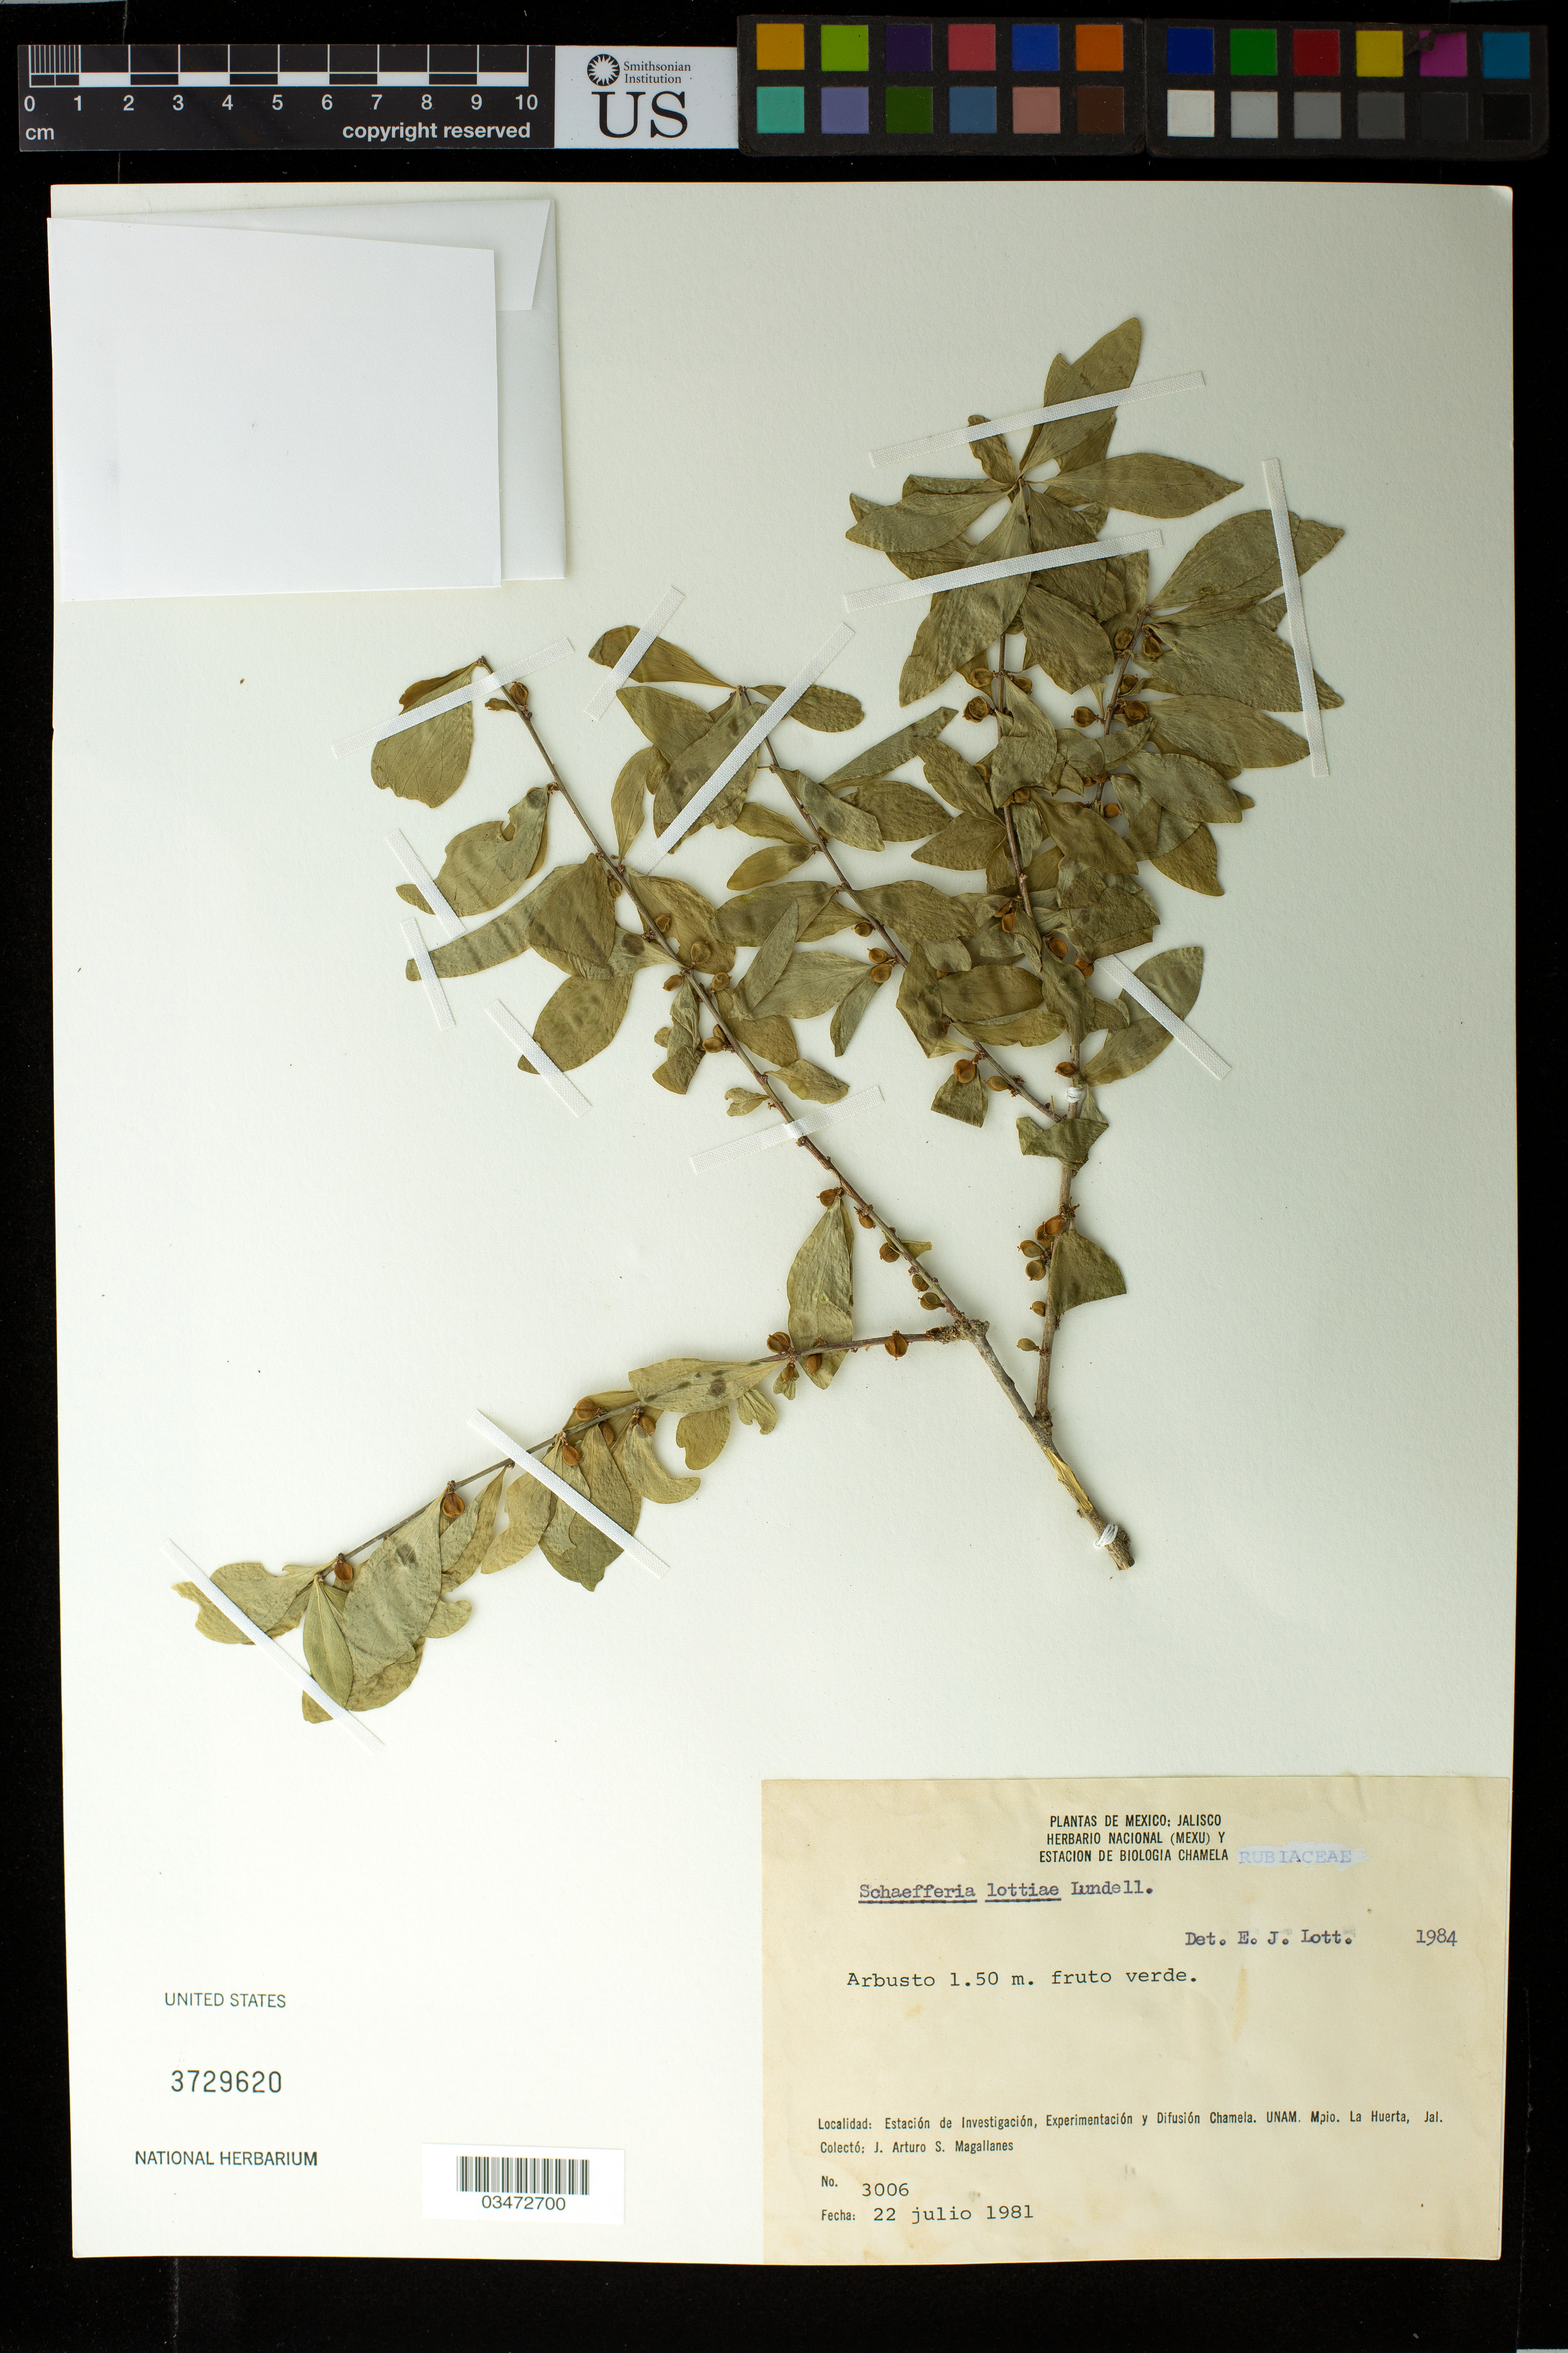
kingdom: Plantae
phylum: Tracheophyta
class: Magnoliopsida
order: Celastrales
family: Celastraceae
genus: Schaefferia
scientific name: Schaefferia lottiae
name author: Lundell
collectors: J. Magallanes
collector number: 3006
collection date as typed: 22 Jul 1981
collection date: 1981-07-22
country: Mexico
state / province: Jalisco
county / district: Huerta, La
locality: Estacion de Investigacion, Experimentacion y Difusion Chamela, UNAM. Mpio. La Huerta Jal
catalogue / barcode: US 3729620